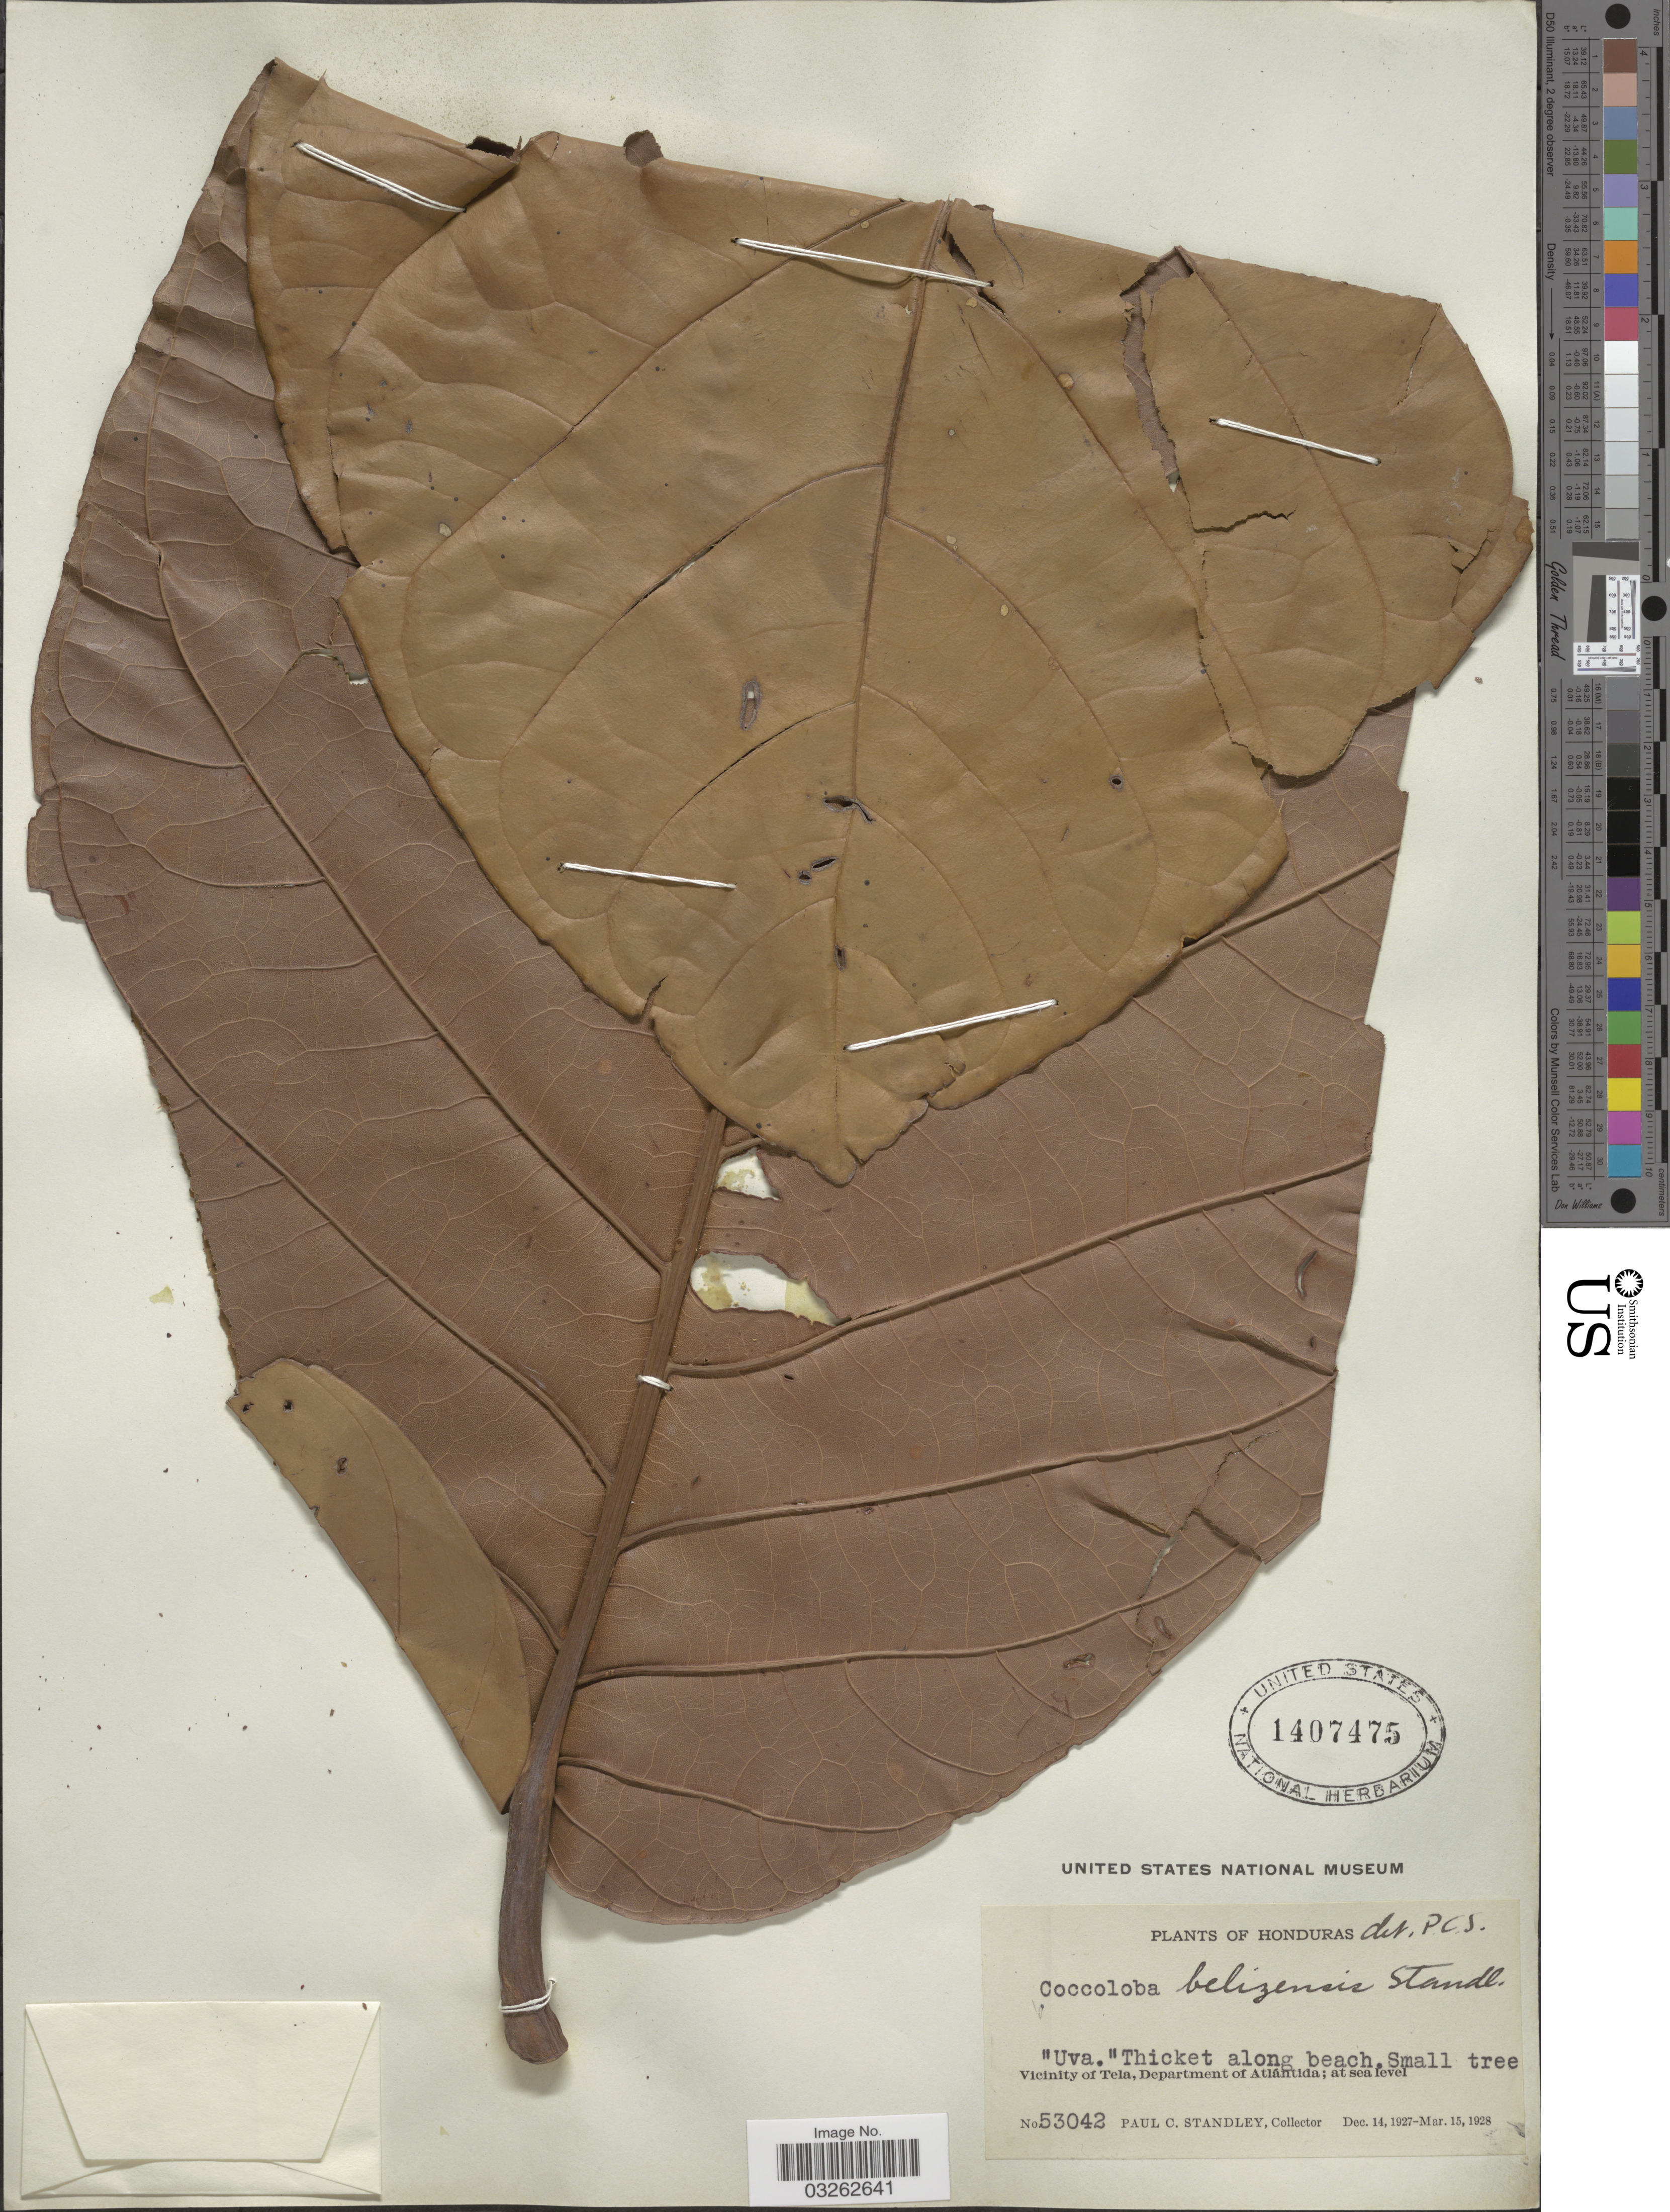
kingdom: Plantae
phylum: Tracheophyta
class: Magnoliopsida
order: Caryophyllales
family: Polygonaceae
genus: Coccoloba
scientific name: Coccoloba belizensis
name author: Standl.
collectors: P. C. Standley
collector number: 53042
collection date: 1927-12-14/1928-03-15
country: Honduras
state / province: Atlántida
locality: Vicinity of Tela, Department of Atlántida.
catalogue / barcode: US 1407475